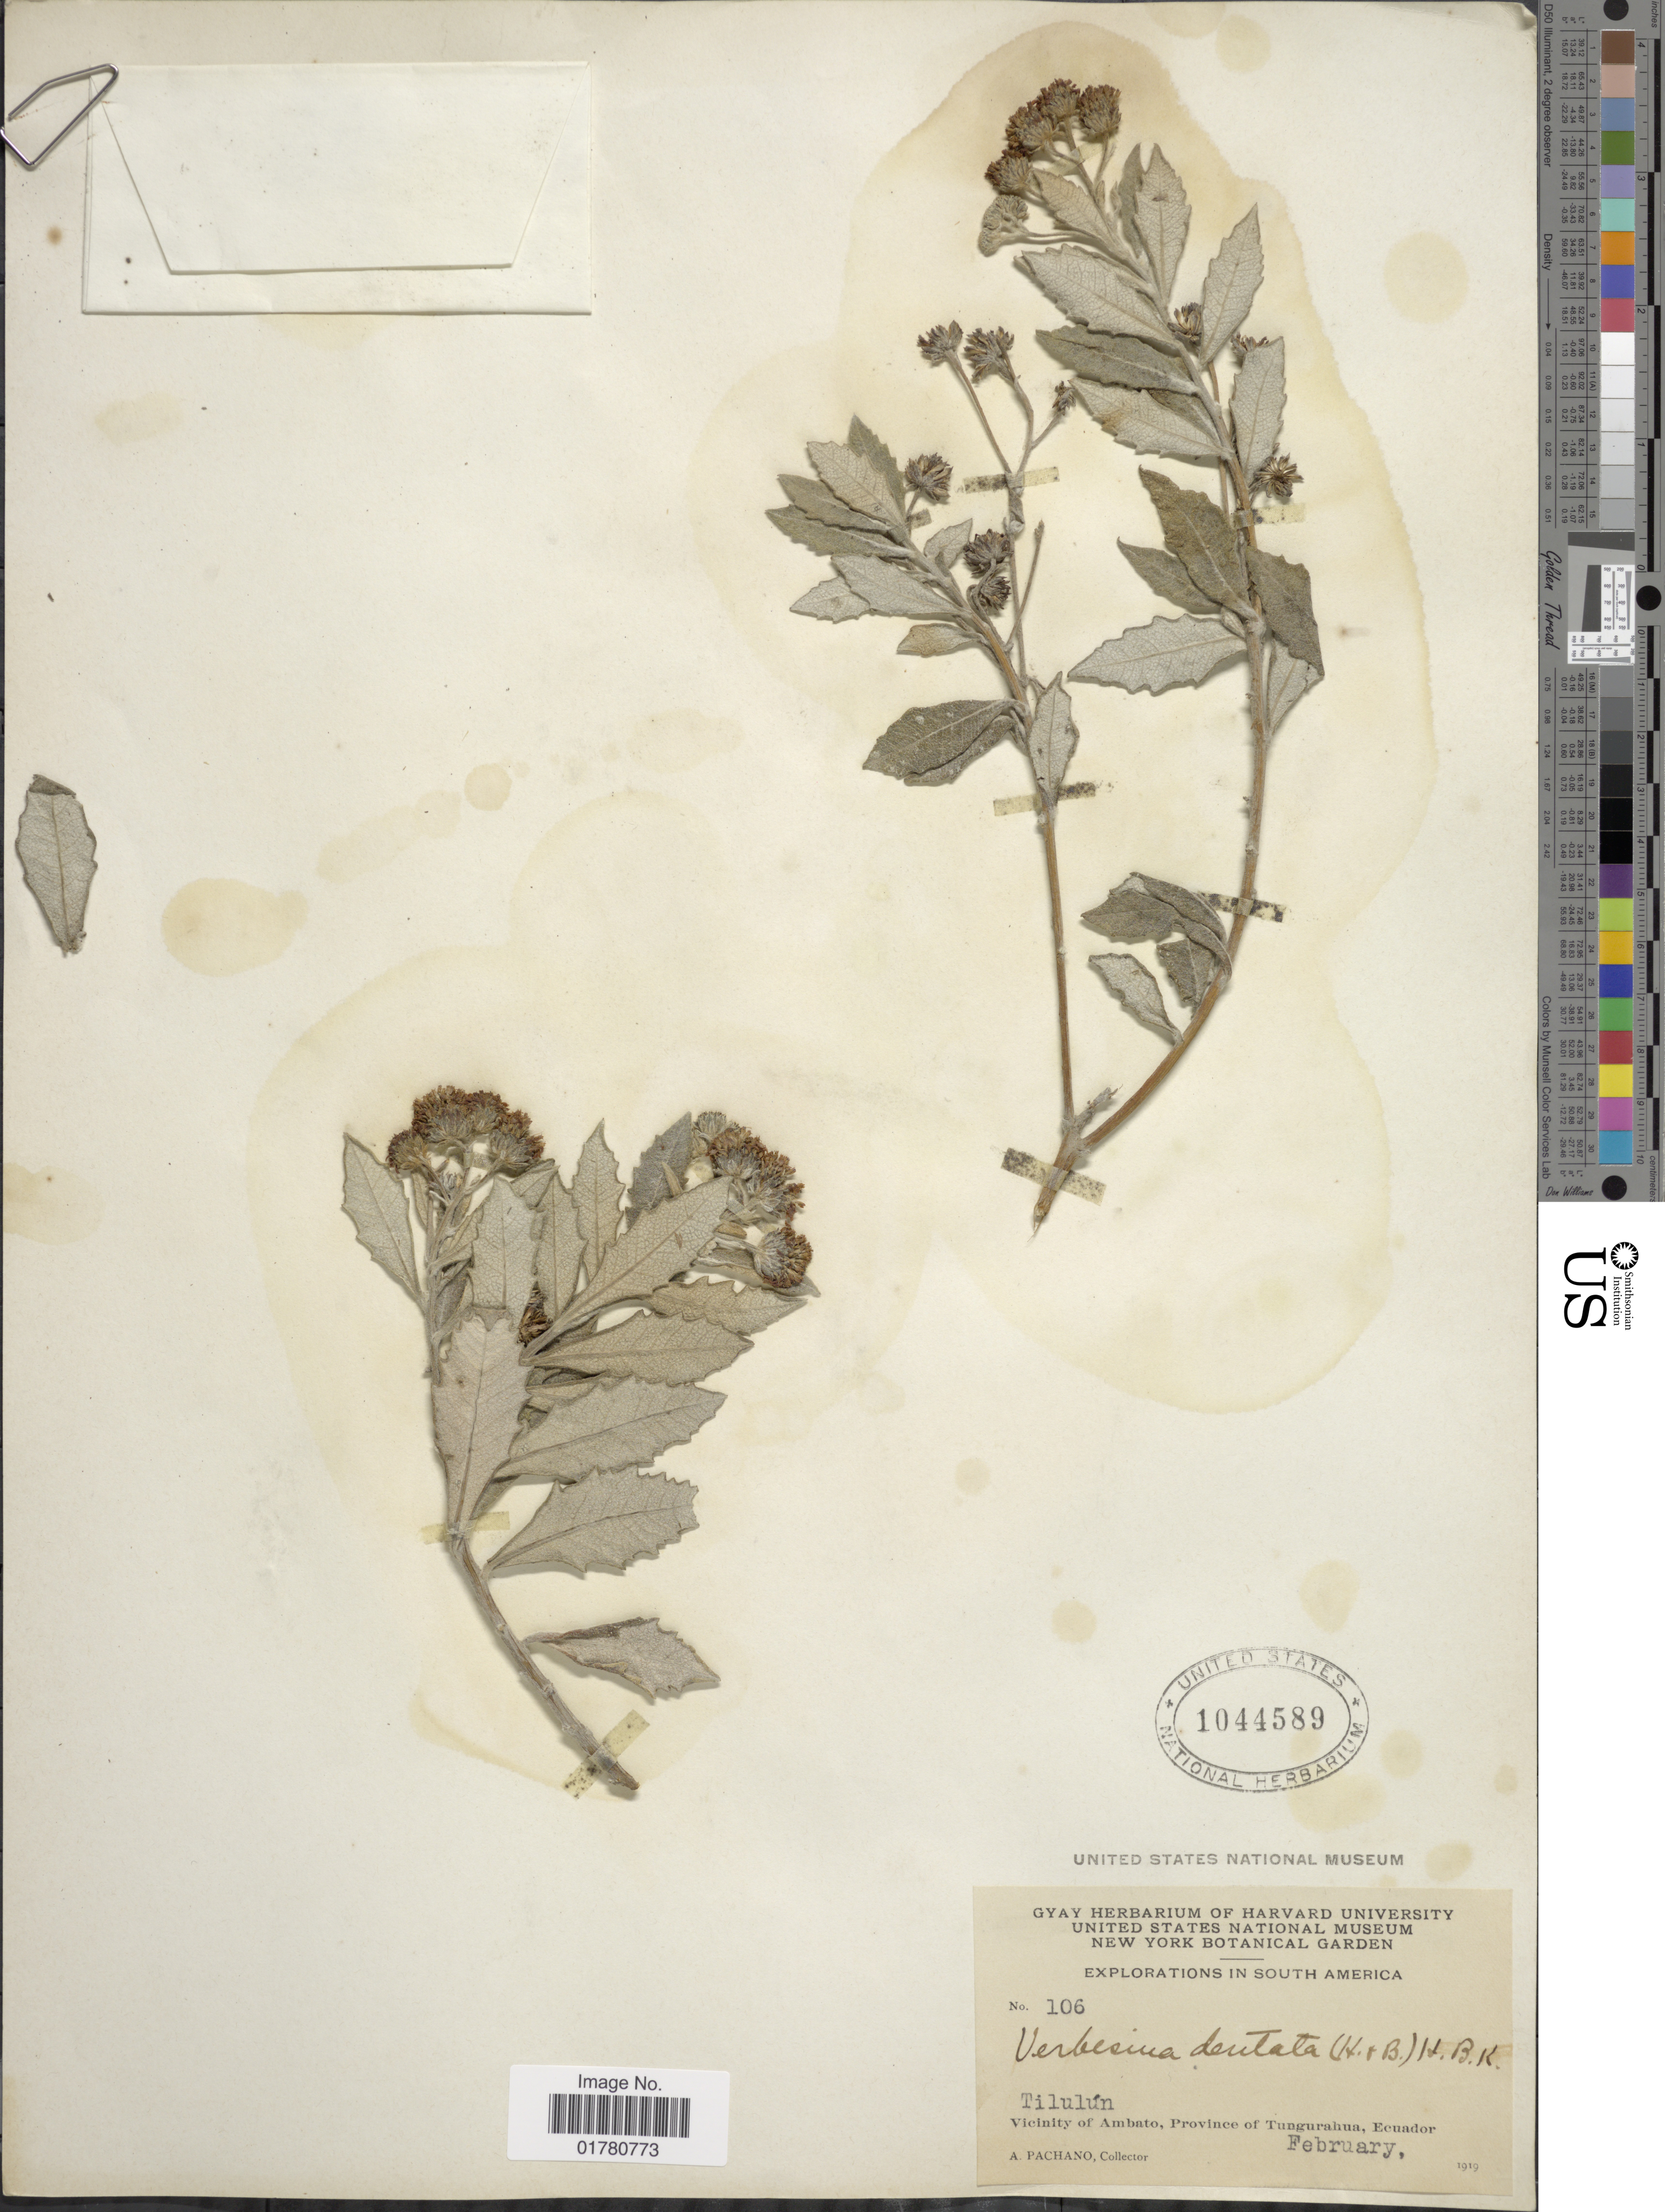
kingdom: Plantae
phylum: Tracheophyta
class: Magnoliopsida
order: Asterales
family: Asteraceae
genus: Verbesina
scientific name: Verbesina dentata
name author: Kunth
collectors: A. Pachano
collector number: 106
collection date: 1919-02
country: Ecuador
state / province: Tungurahua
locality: Tilulún, Vicinity of Ambato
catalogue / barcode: US 1044589